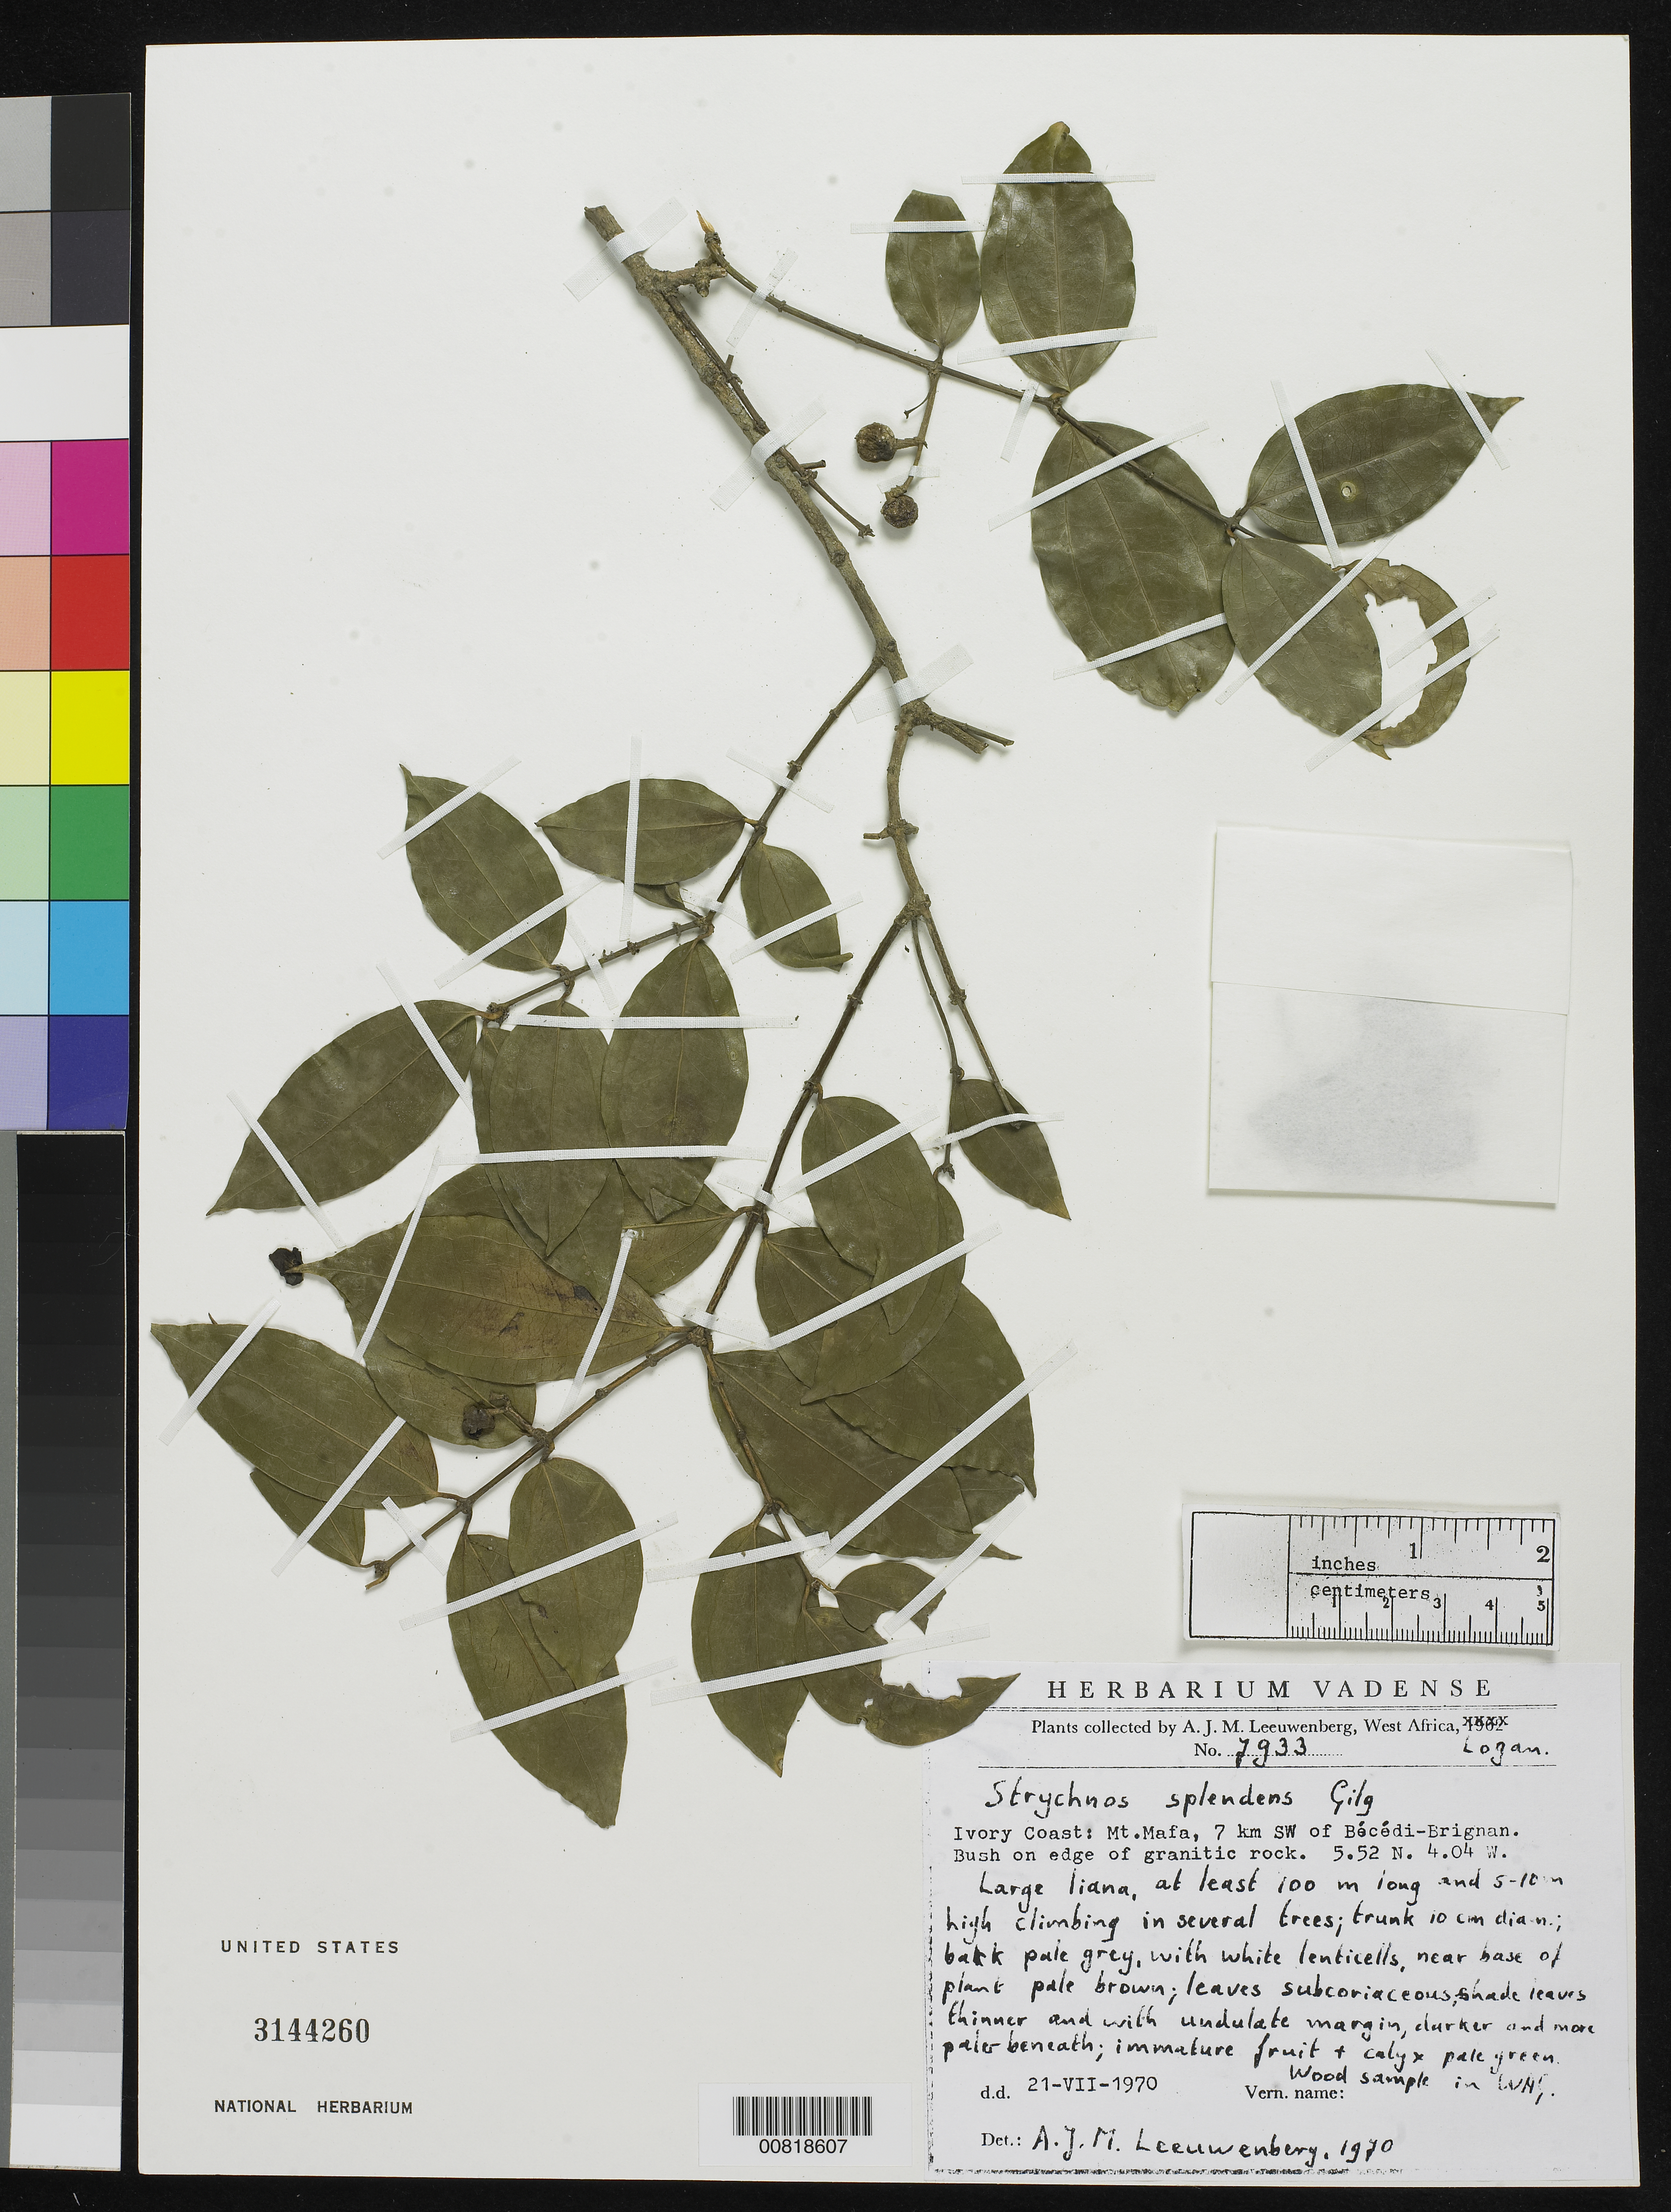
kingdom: Plantae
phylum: Tracheophyta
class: Magnoliopsida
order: Gentianales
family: Loganiaceae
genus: Strychnos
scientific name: Strychnos splendens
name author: Gilg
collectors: A. J. M. Leeuwenberg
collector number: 7933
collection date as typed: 21 Jul 1970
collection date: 1970-07-21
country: Ivory Coast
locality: Mt. Mafa, 7km SW of Bécédi-Brignan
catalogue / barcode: US 3144260